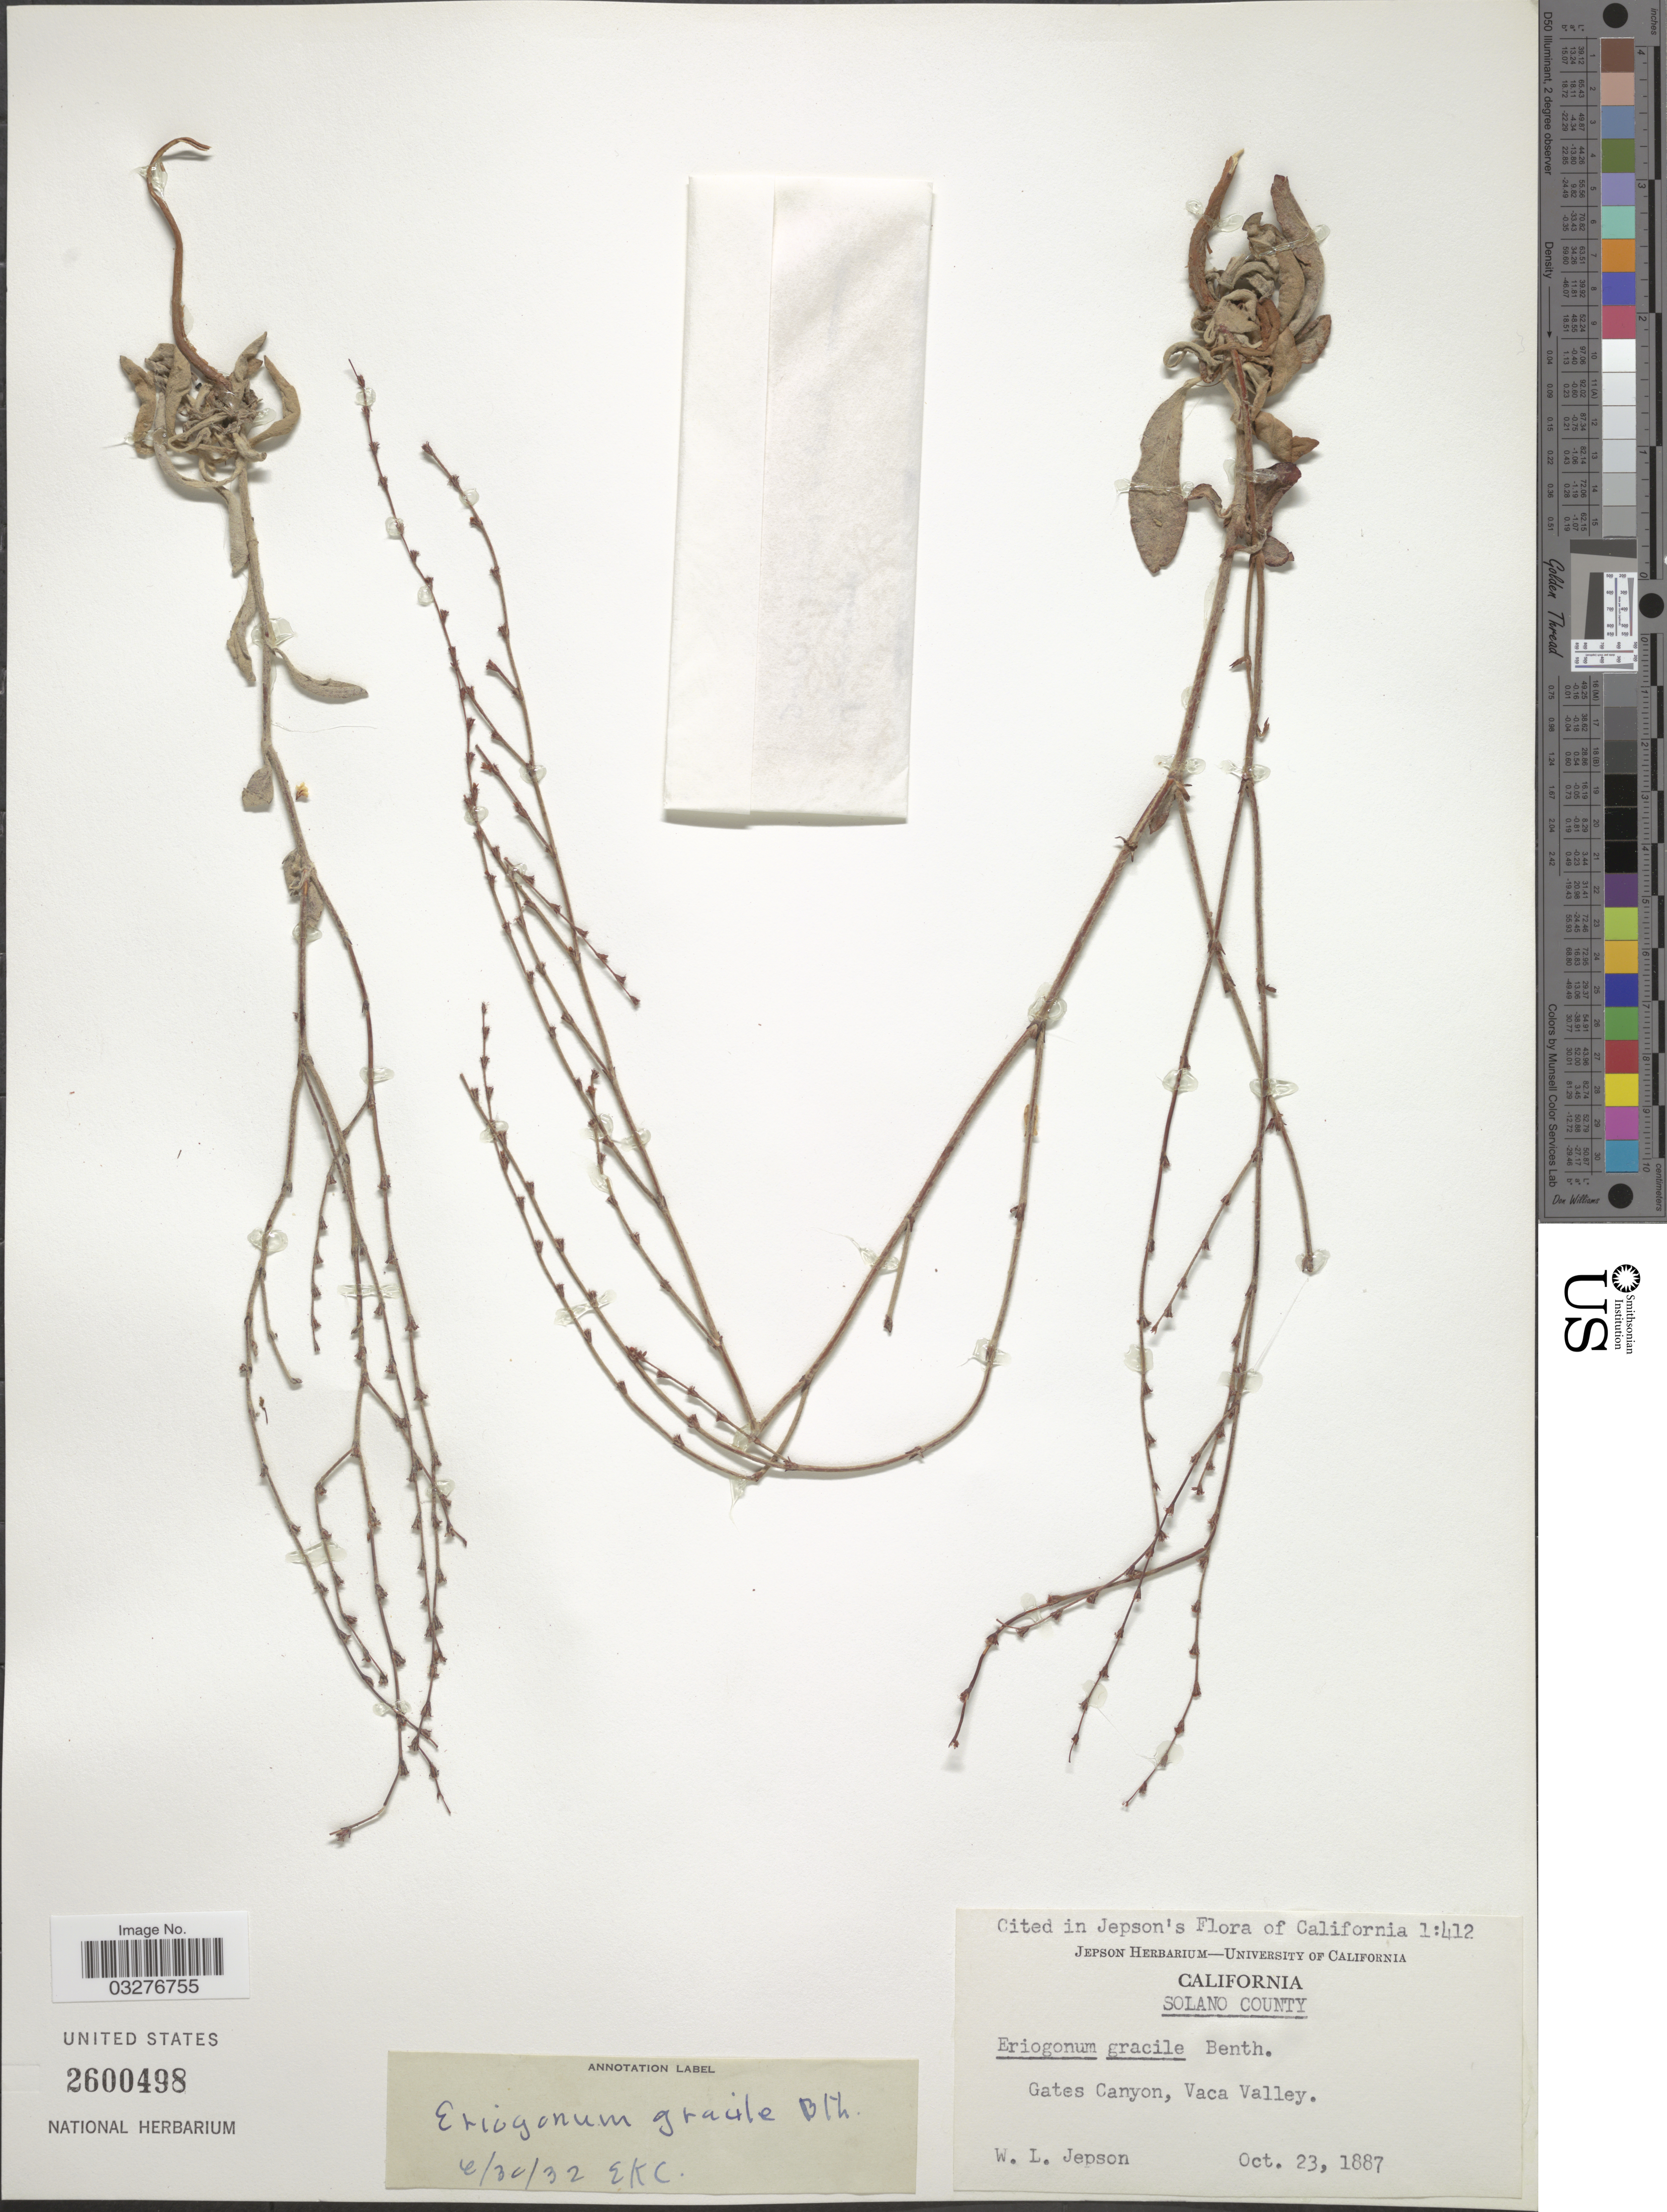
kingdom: Plantae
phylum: Tracheophyta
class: Magnoliopsida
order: Caryophyllales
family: Polygonaceae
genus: Eriogonum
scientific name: Eriogonum gracile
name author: Benth.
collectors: W. L. Jepson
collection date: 1887-10-23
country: United States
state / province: California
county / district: Solano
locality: Solano County. Gates Canyon, Vaca Valley.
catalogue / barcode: US 2600498